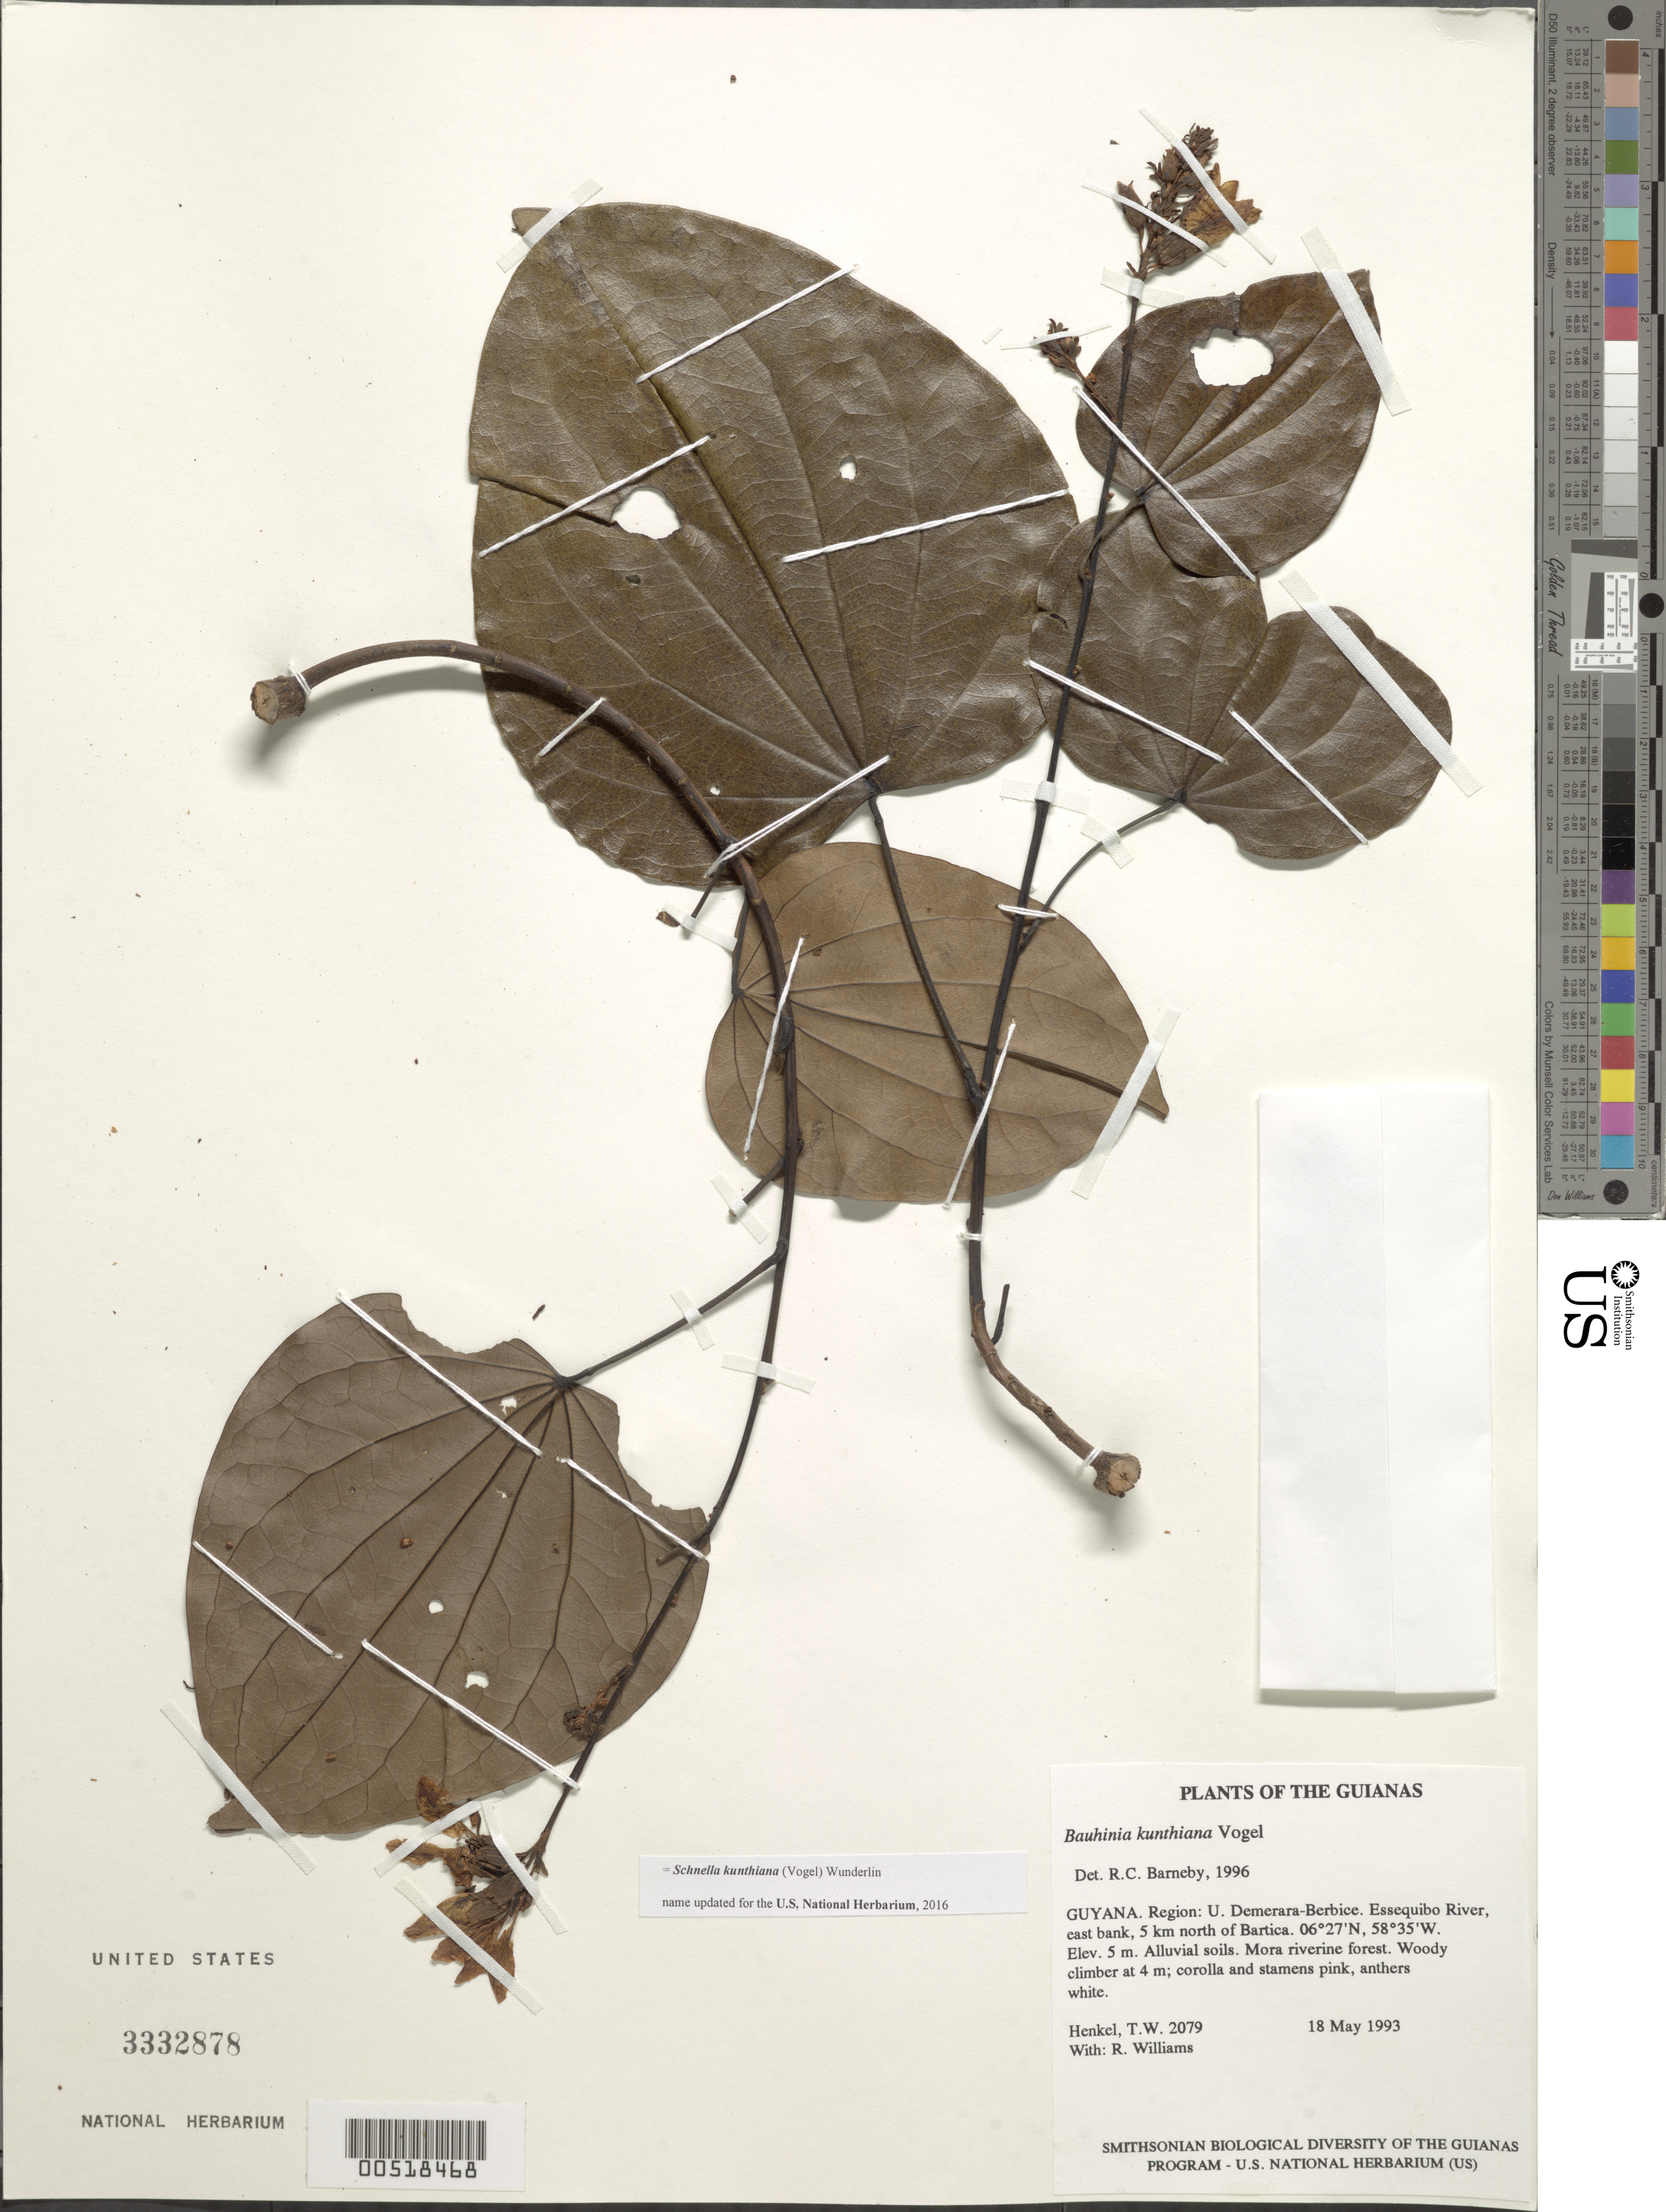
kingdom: Plantae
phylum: Tracheophyta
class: Magnoliopsida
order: Fabales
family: Fabaceae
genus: Schnella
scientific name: Schnella kunthiana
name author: (Vogel) Wunderlin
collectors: T. Henkel & R. Williams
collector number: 2079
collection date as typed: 18 May 1993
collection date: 1993-05-18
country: Guyana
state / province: U. Demerara-Berbice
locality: Essequibo River, east bank, 5 km north of Bartica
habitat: Alluvial soils. Mora riverine forest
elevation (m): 5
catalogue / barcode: US 3332878